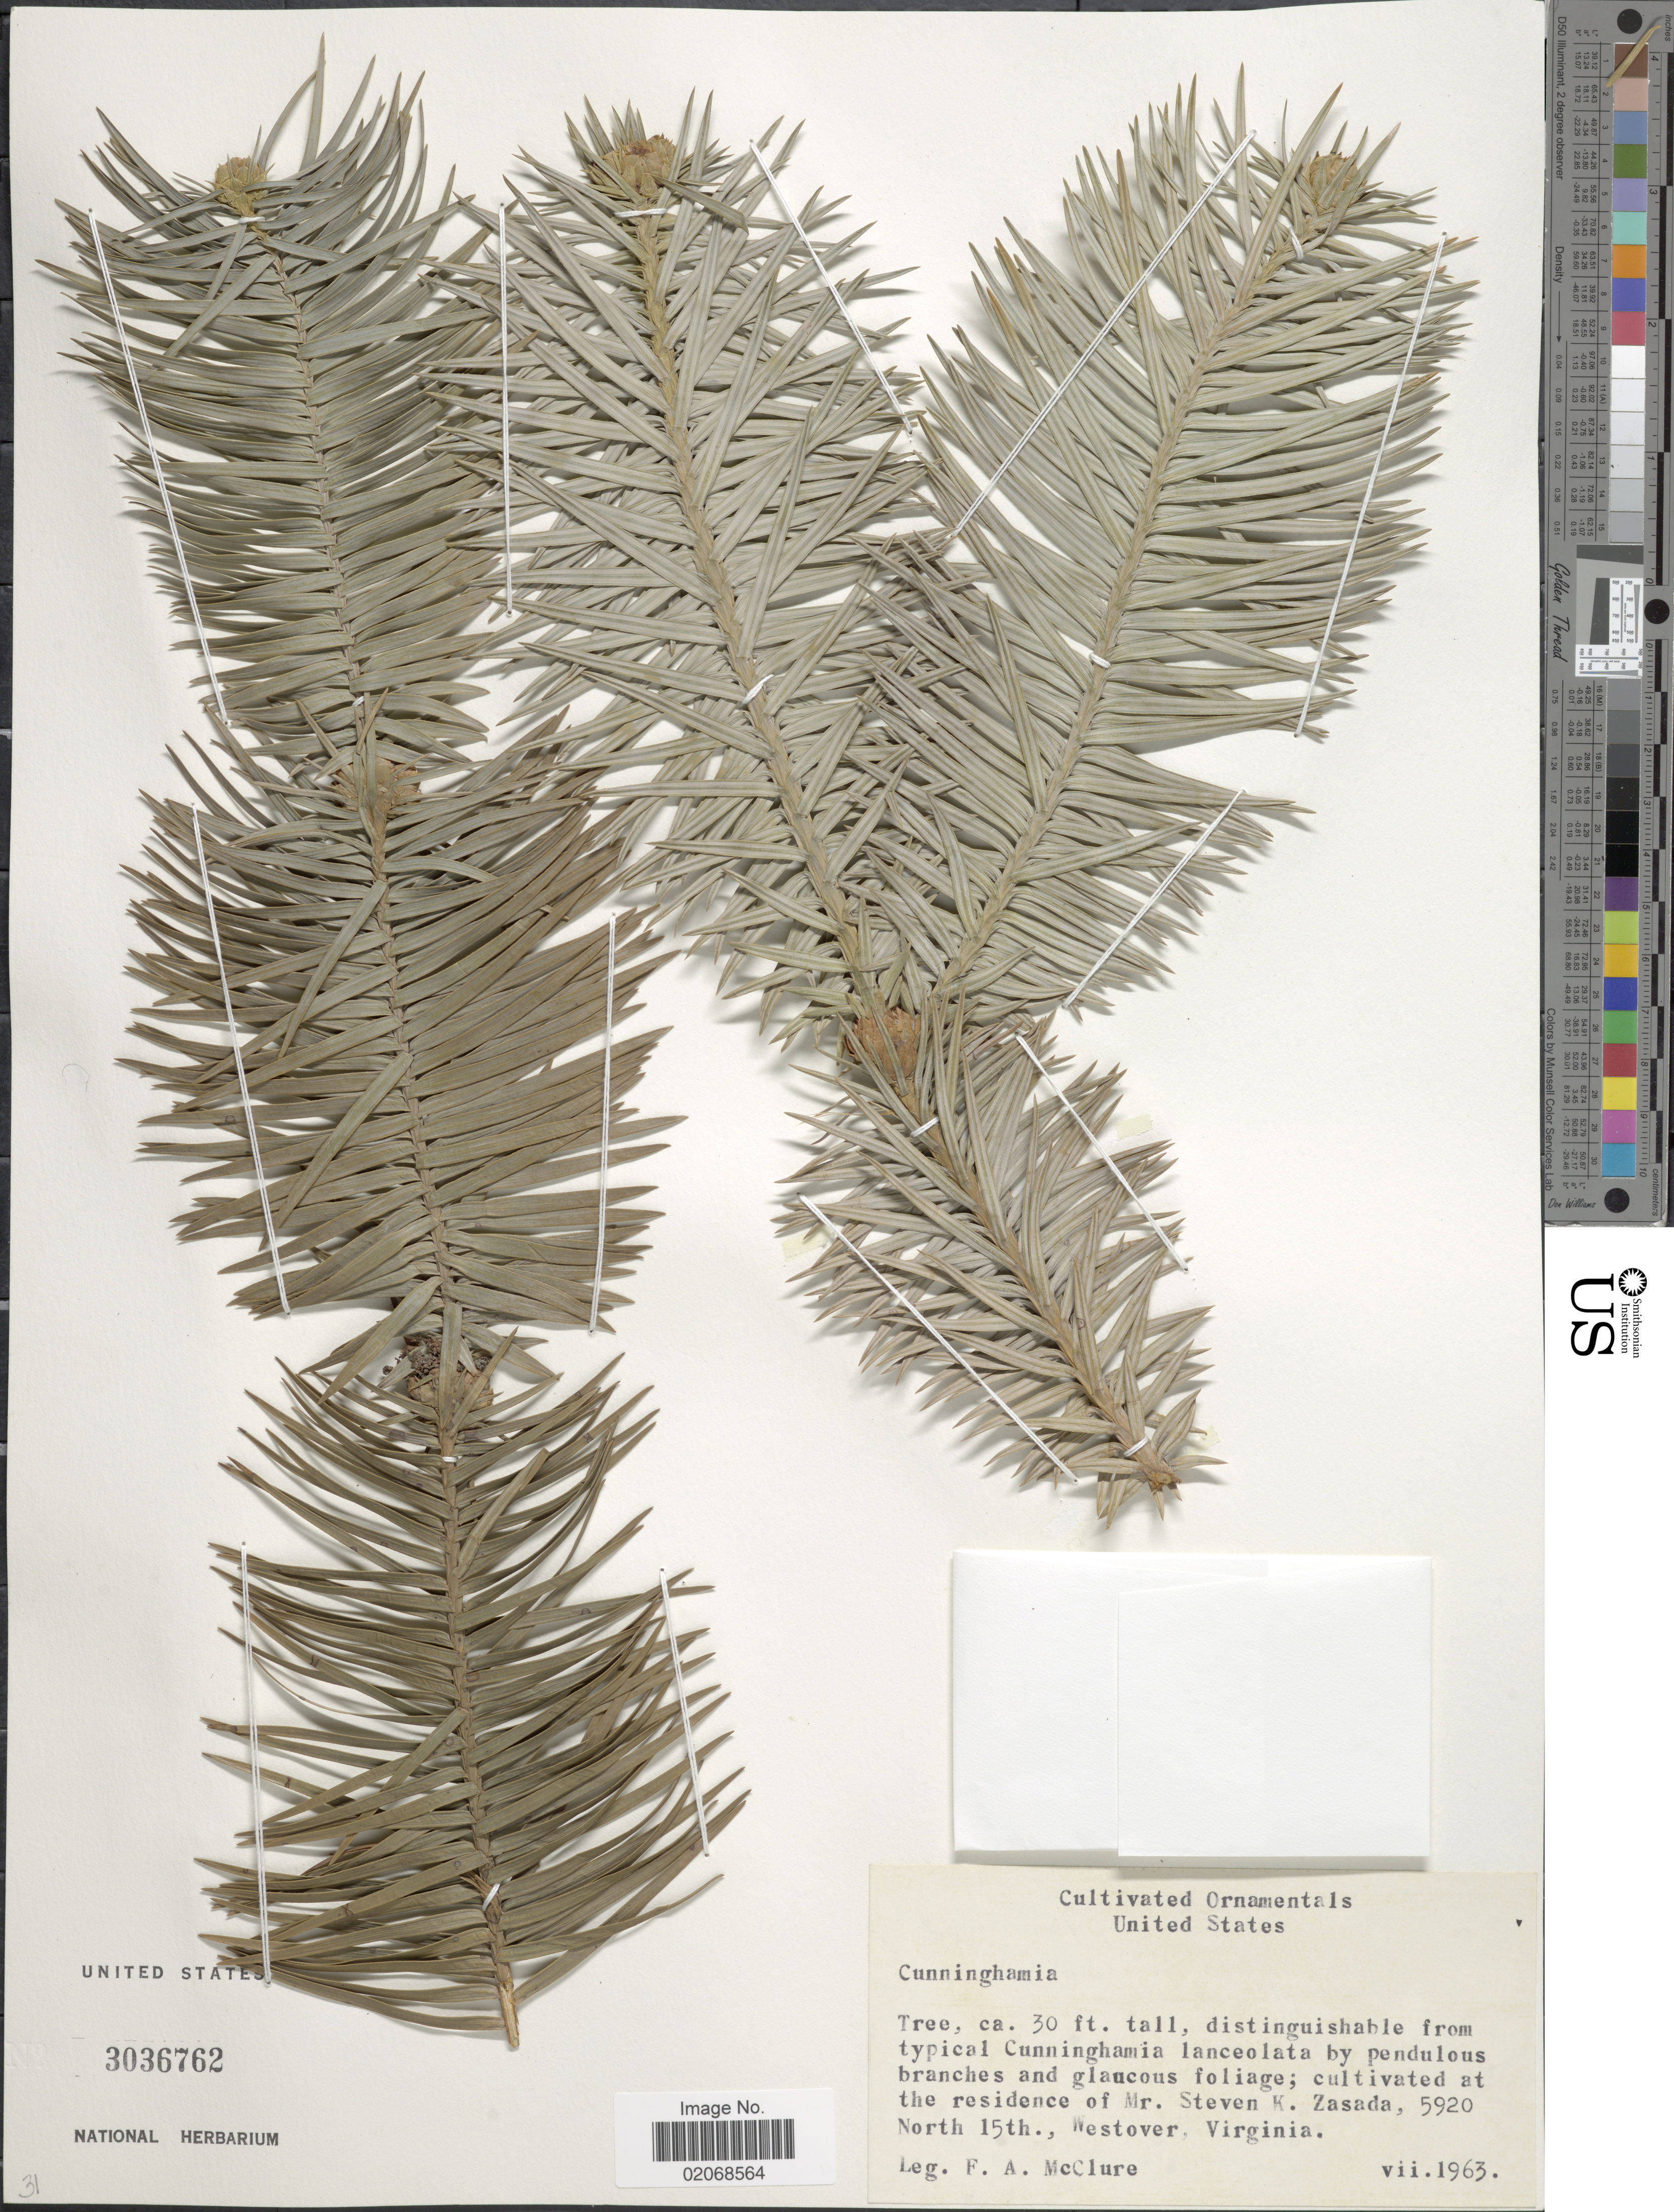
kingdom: Plantae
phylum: Tracheophyta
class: Pinopsida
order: Pinales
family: Cupressaceae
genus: Cunninghamia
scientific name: Cunninghamia lanceolata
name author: (Lamb.) Hook.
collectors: F. A. McClure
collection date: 1963-07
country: United States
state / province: Virginia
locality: Residence of Mr. Steven K. Zasada, 5920 North 15th., Westover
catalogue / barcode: US 3036762